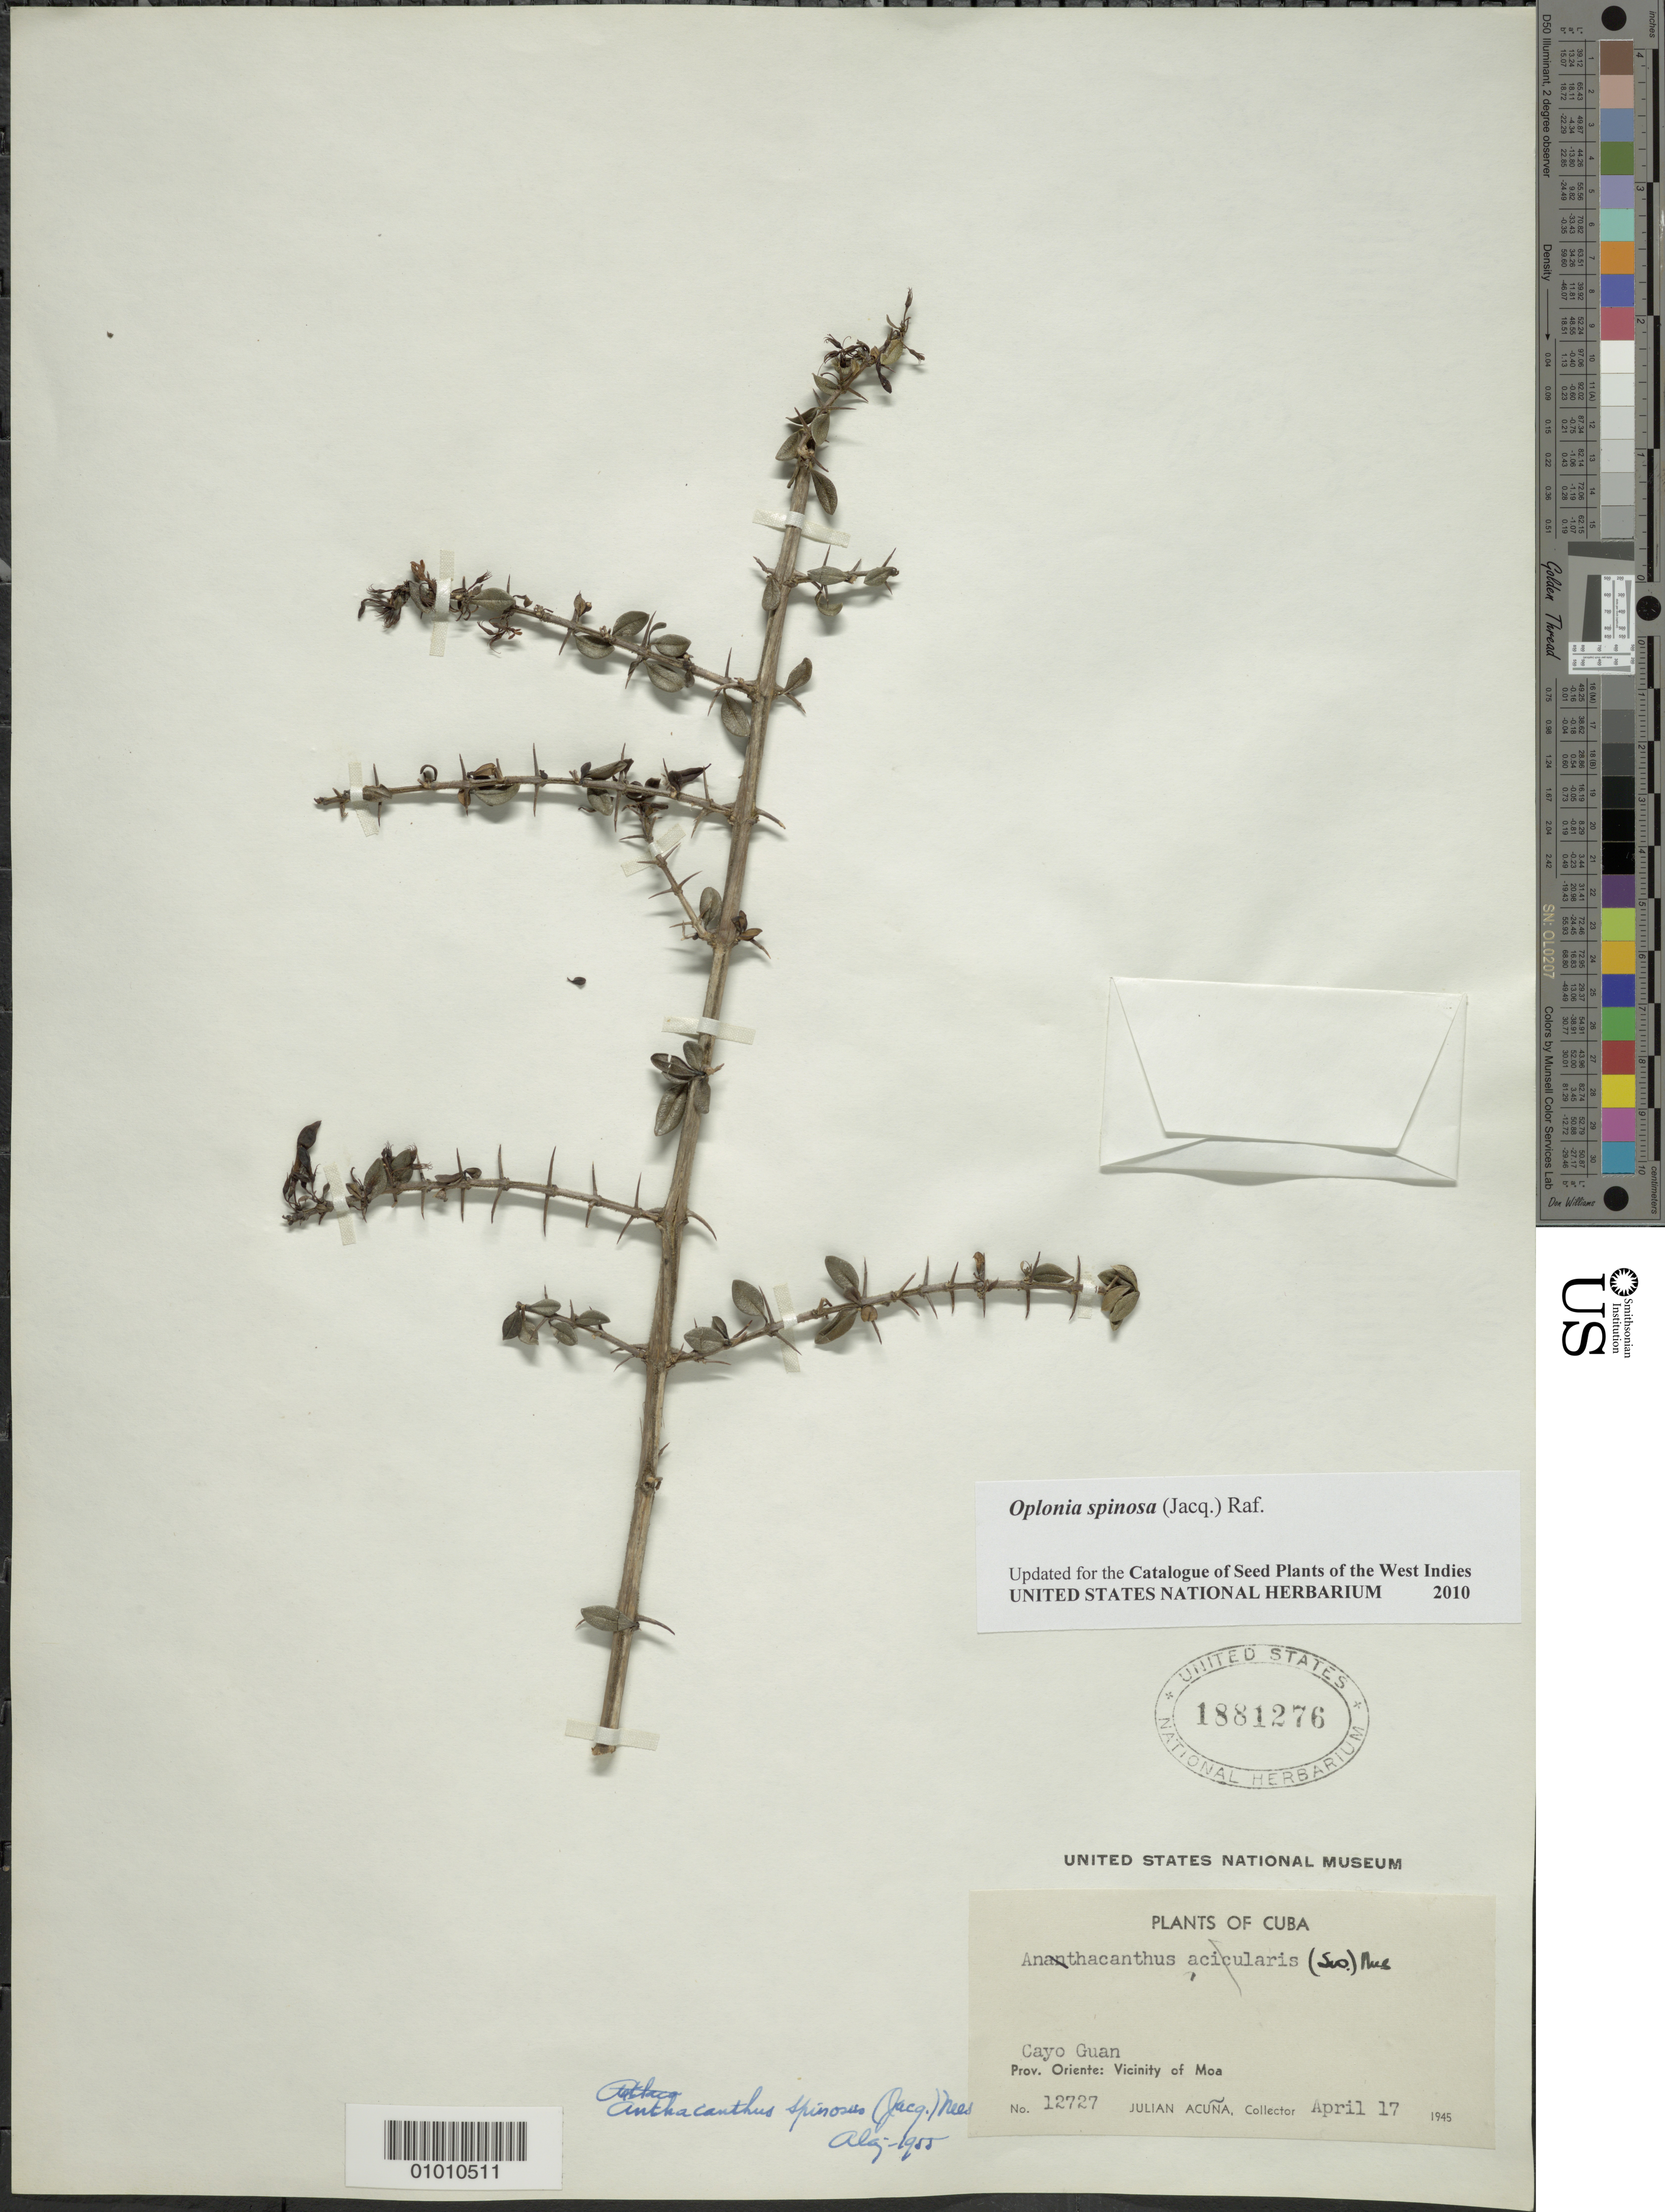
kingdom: Plantae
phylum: Tracheophyta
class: Magnoliopsida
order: Lamiales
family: Acanthaceae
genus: Oplonia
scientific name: Oplonia spinosa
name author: Raf.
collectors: J. Acuña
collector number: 12727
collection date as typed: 17 Apr 1945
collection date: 1945-04-17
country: Cuba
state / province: Holguín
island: Cuba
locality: Vicinity of Moa [Oriente], Cayo Guan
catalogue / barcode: US 1881276